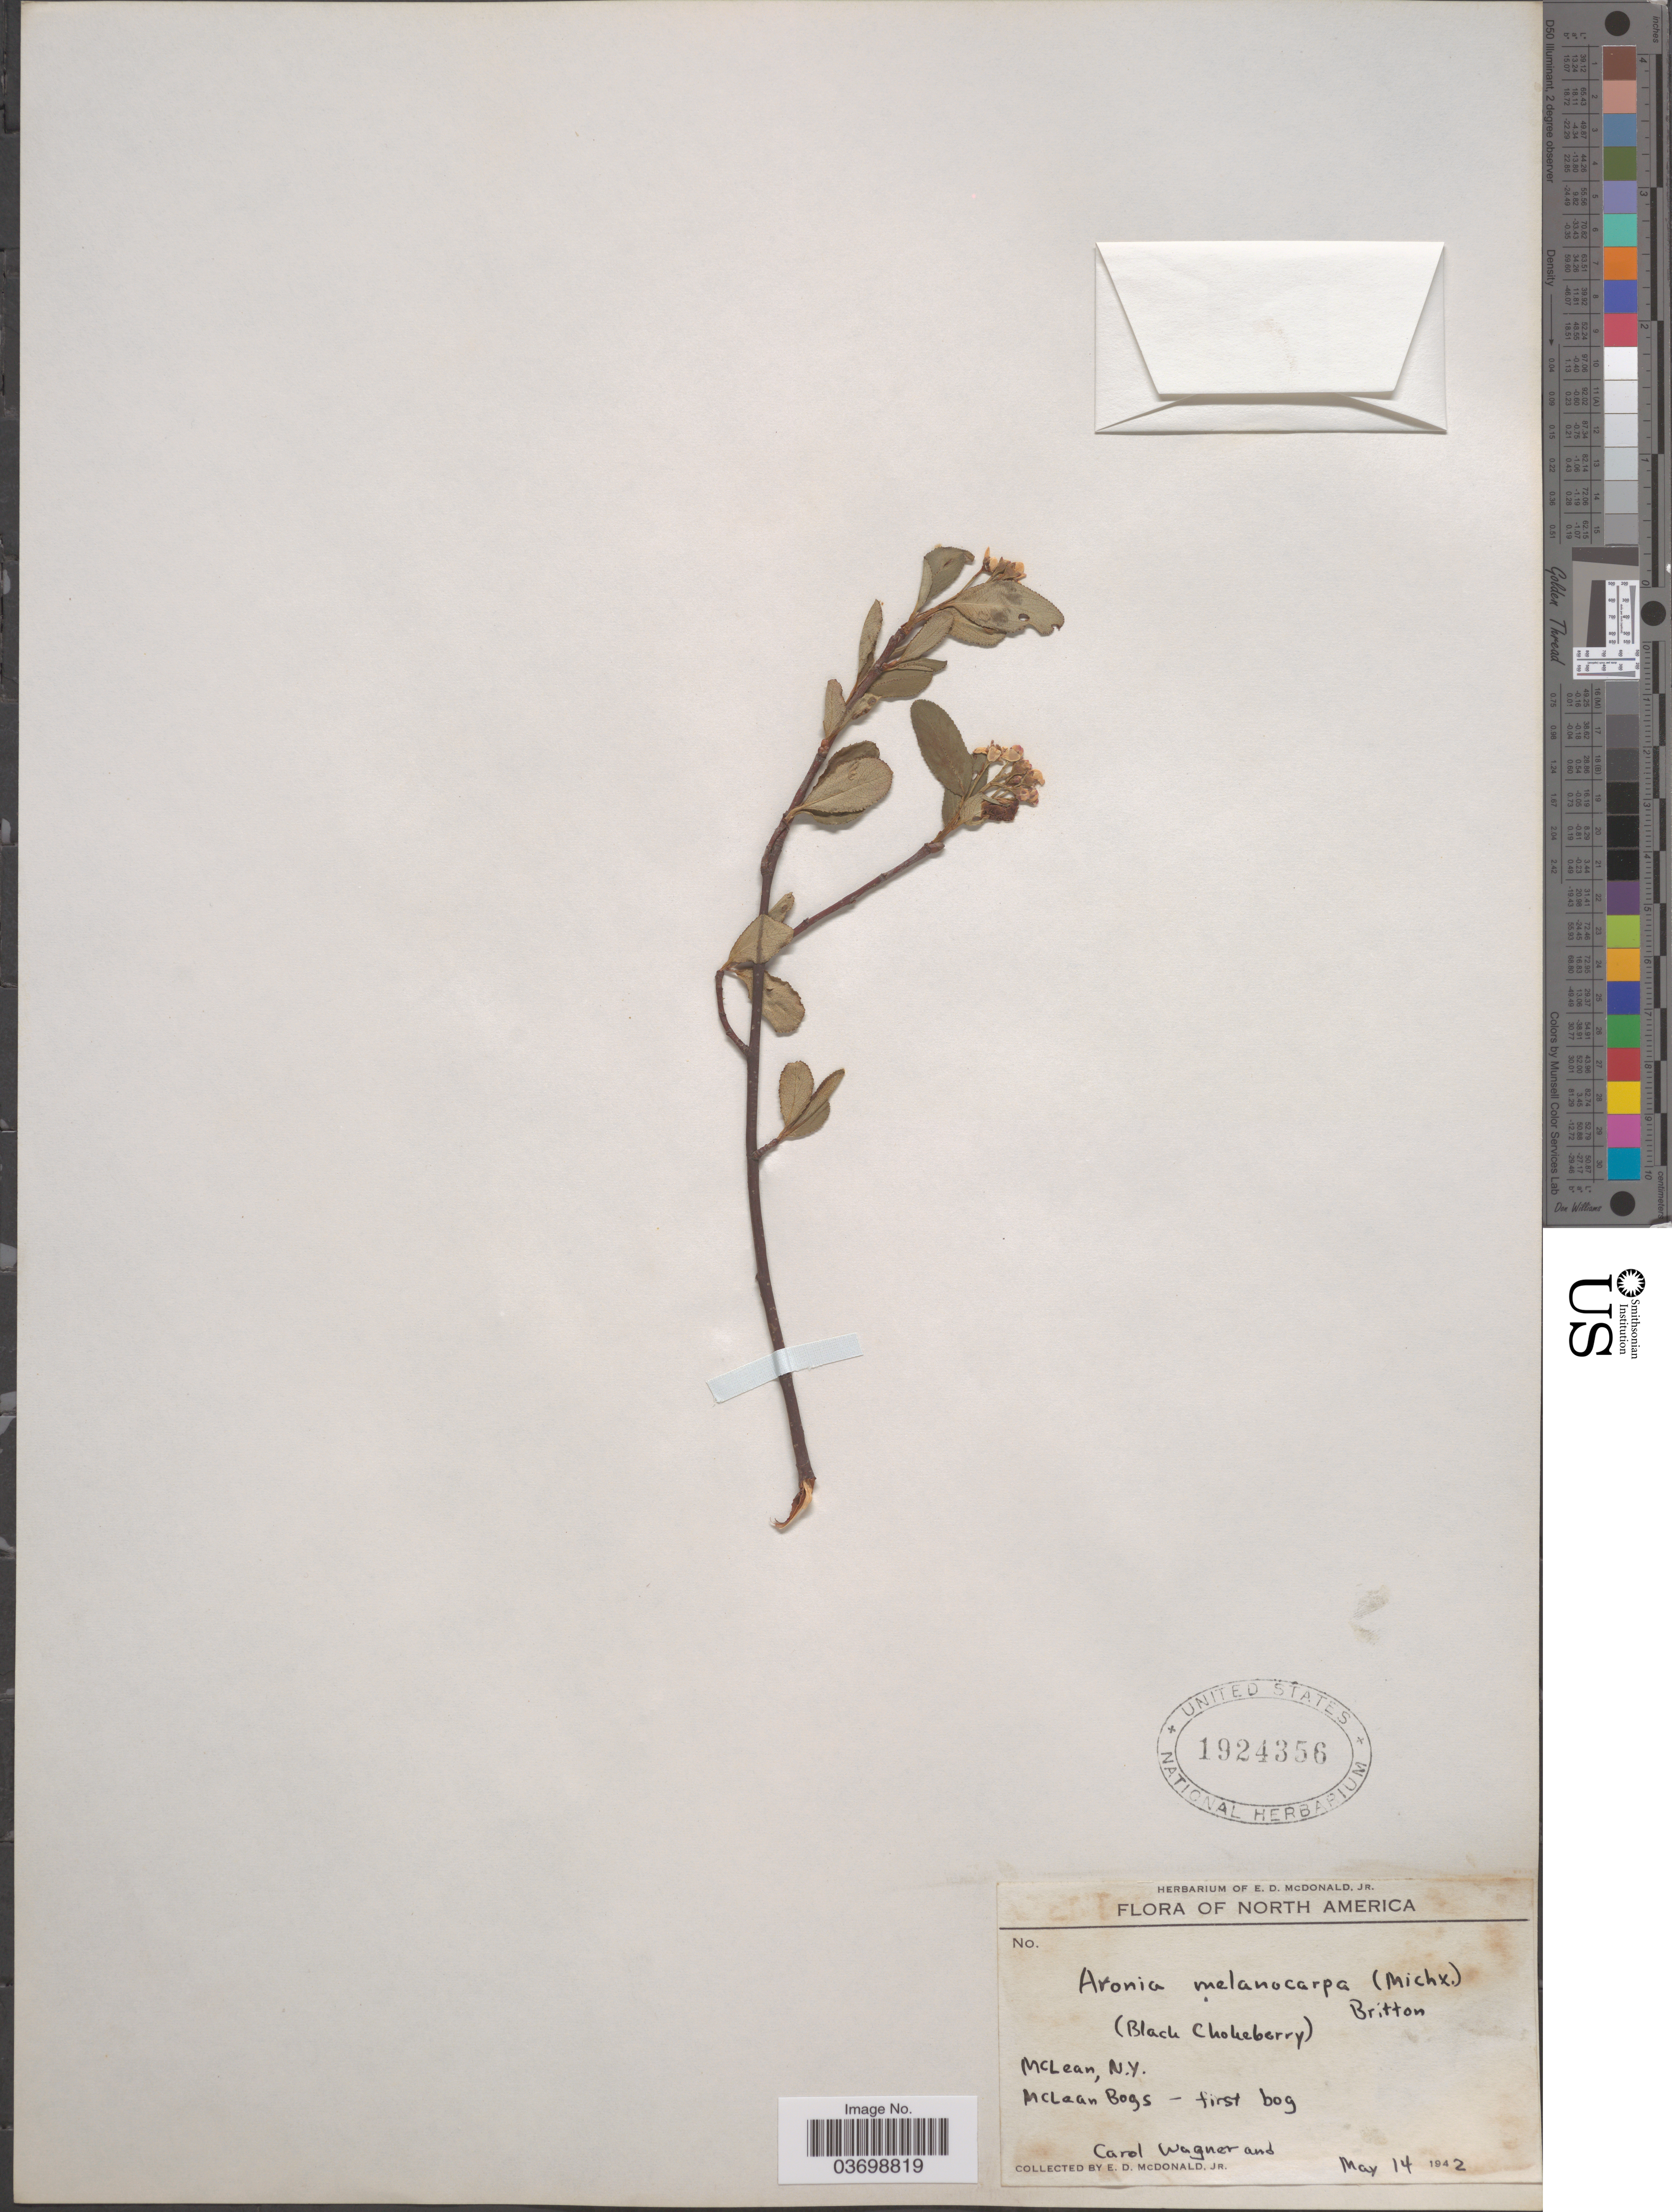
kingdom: Plantae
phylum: Tracheophyta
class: Magnoliopsida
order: Rosales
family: Rosaceae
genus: Aronia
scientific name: Aronia melanocarpa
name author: (Michx.) Elliott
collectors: C. Wagner & E. D. McDonald Jr.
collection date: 1942-05-14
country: United States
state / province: New York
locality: McLean, McLean Bogs.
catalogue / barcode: US 1924356